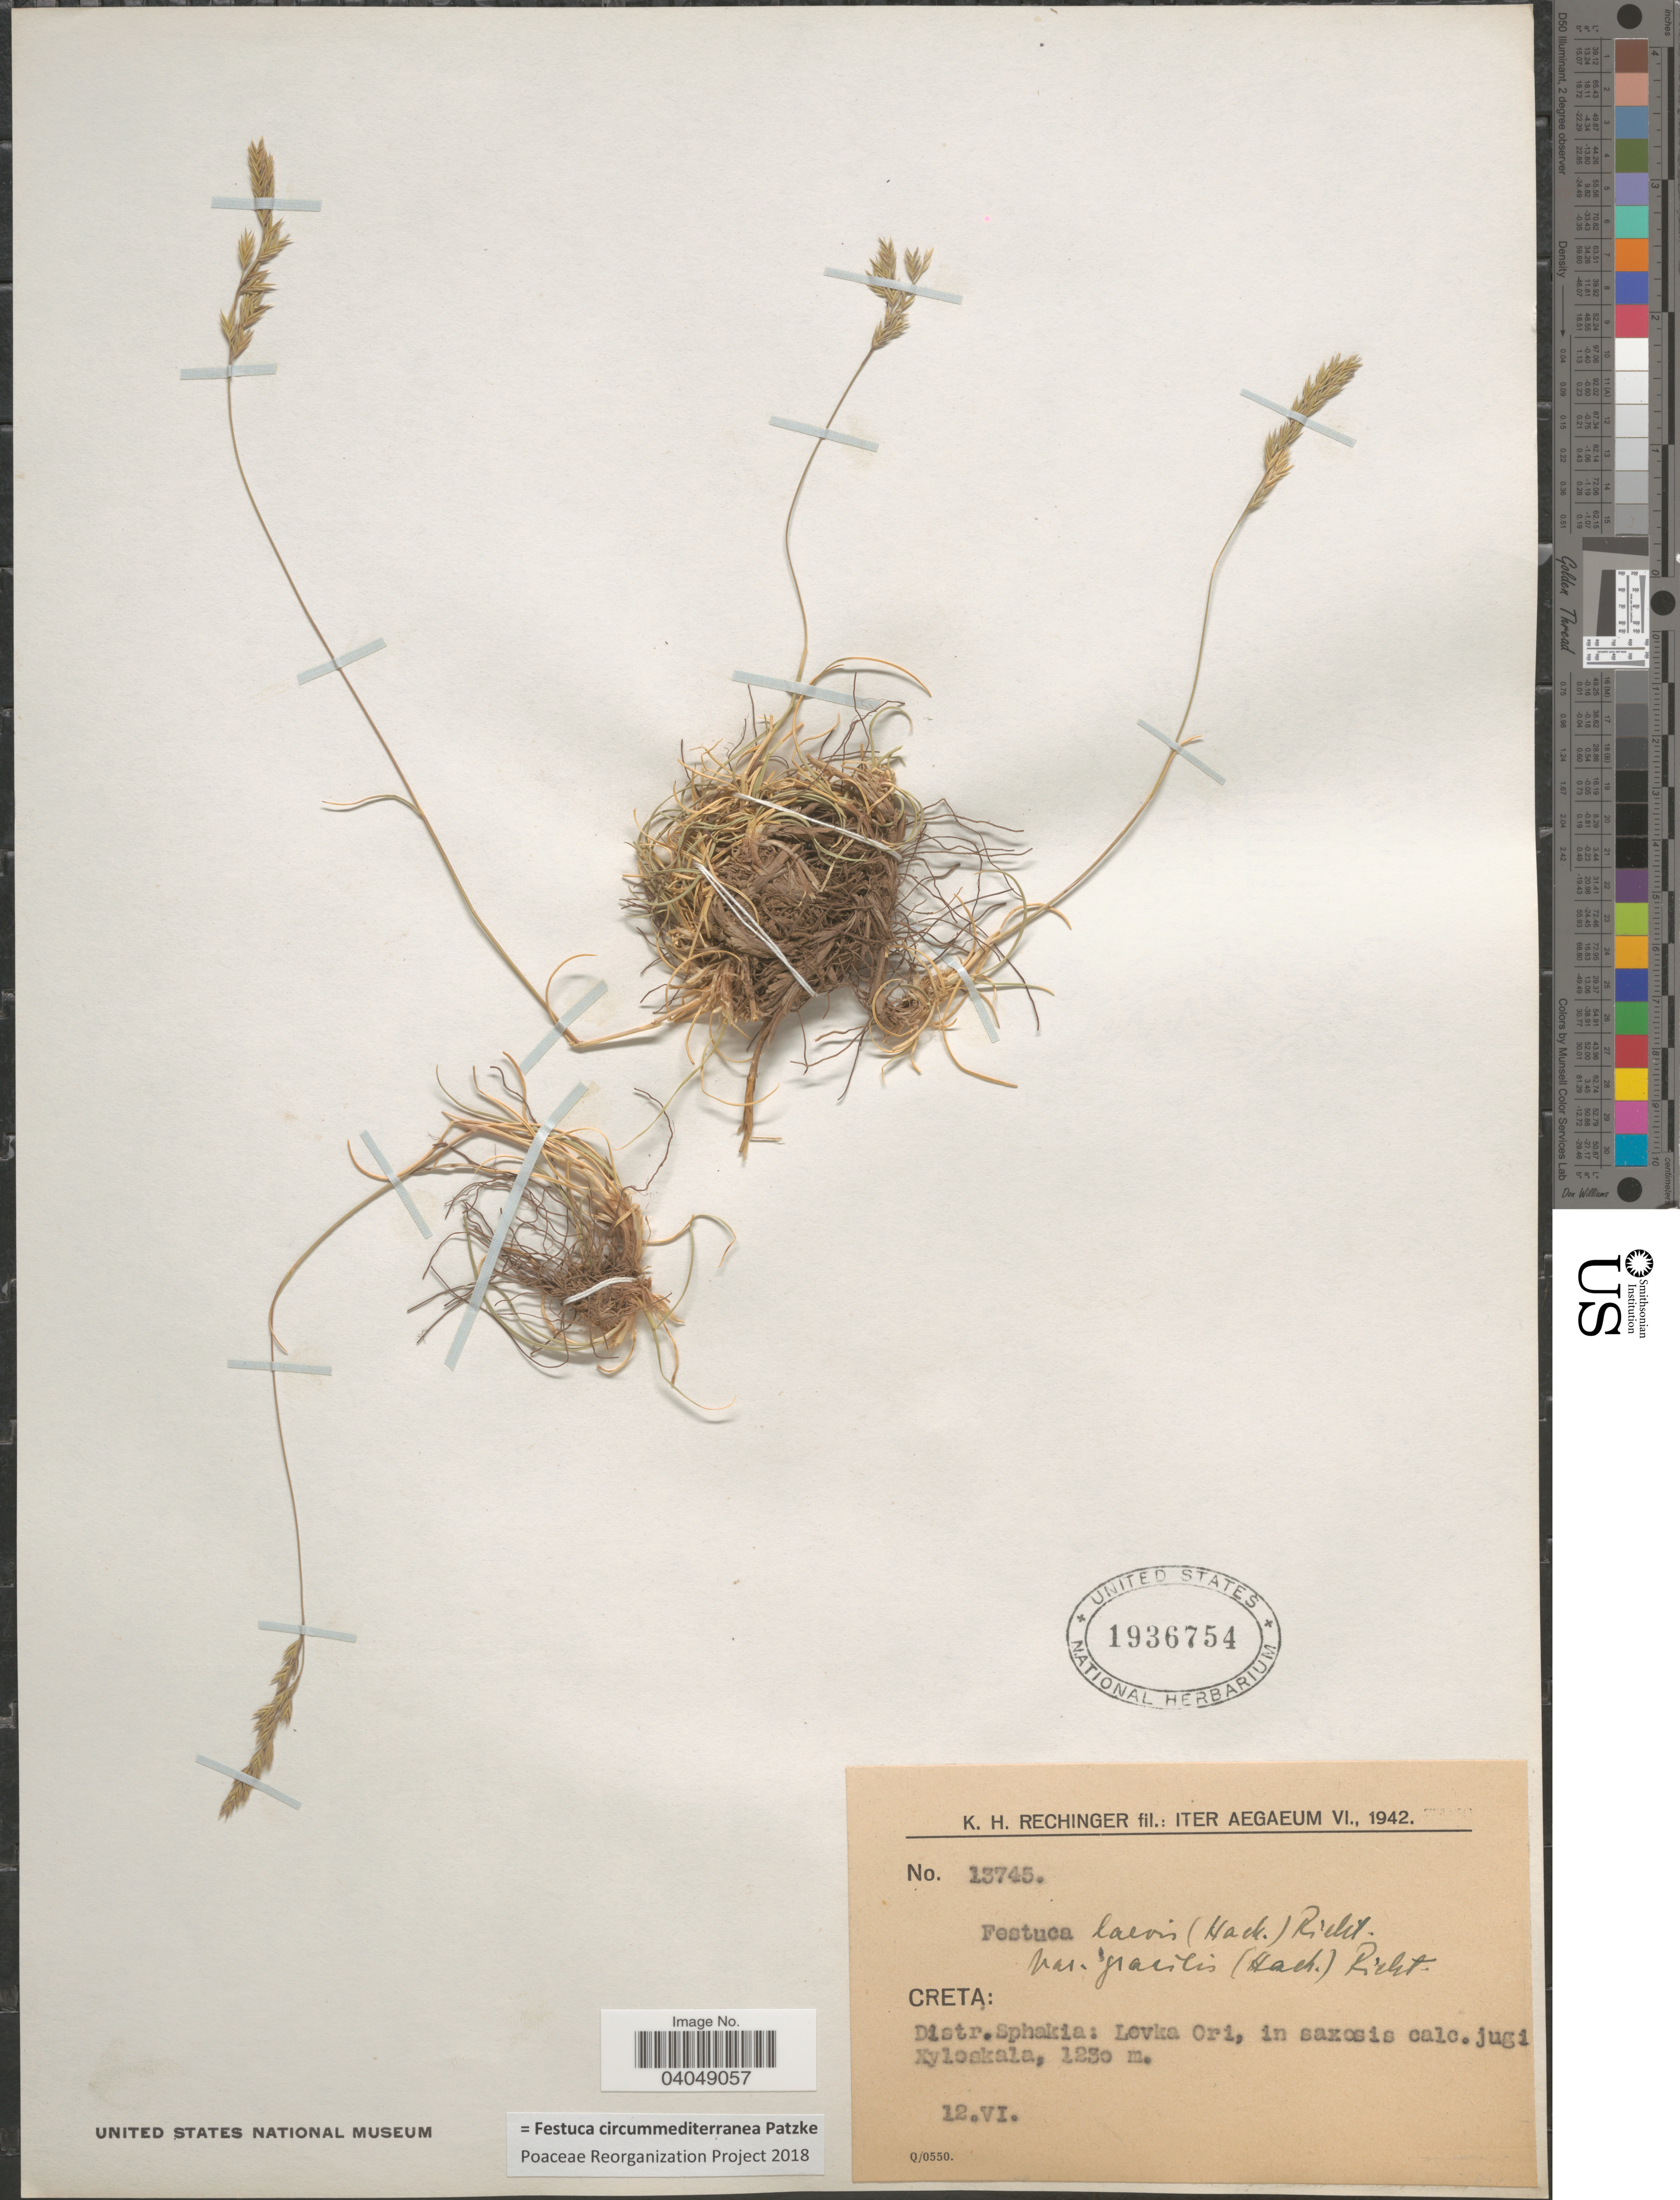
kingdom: Plantae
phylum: Tracheophyta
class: Liliopsida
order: Poales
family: Poaceae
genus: Festuca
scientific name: Festuca circummediterranea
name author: Patzke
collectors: K. H. Rechinger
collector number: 13745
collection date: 1942-06-12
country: Greece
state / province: Crete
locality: Creta: Distr. Sphakia: Levka Ori, in saxosis calc. jugi Kyloskala.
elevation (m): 1230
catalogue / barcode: US 1936754